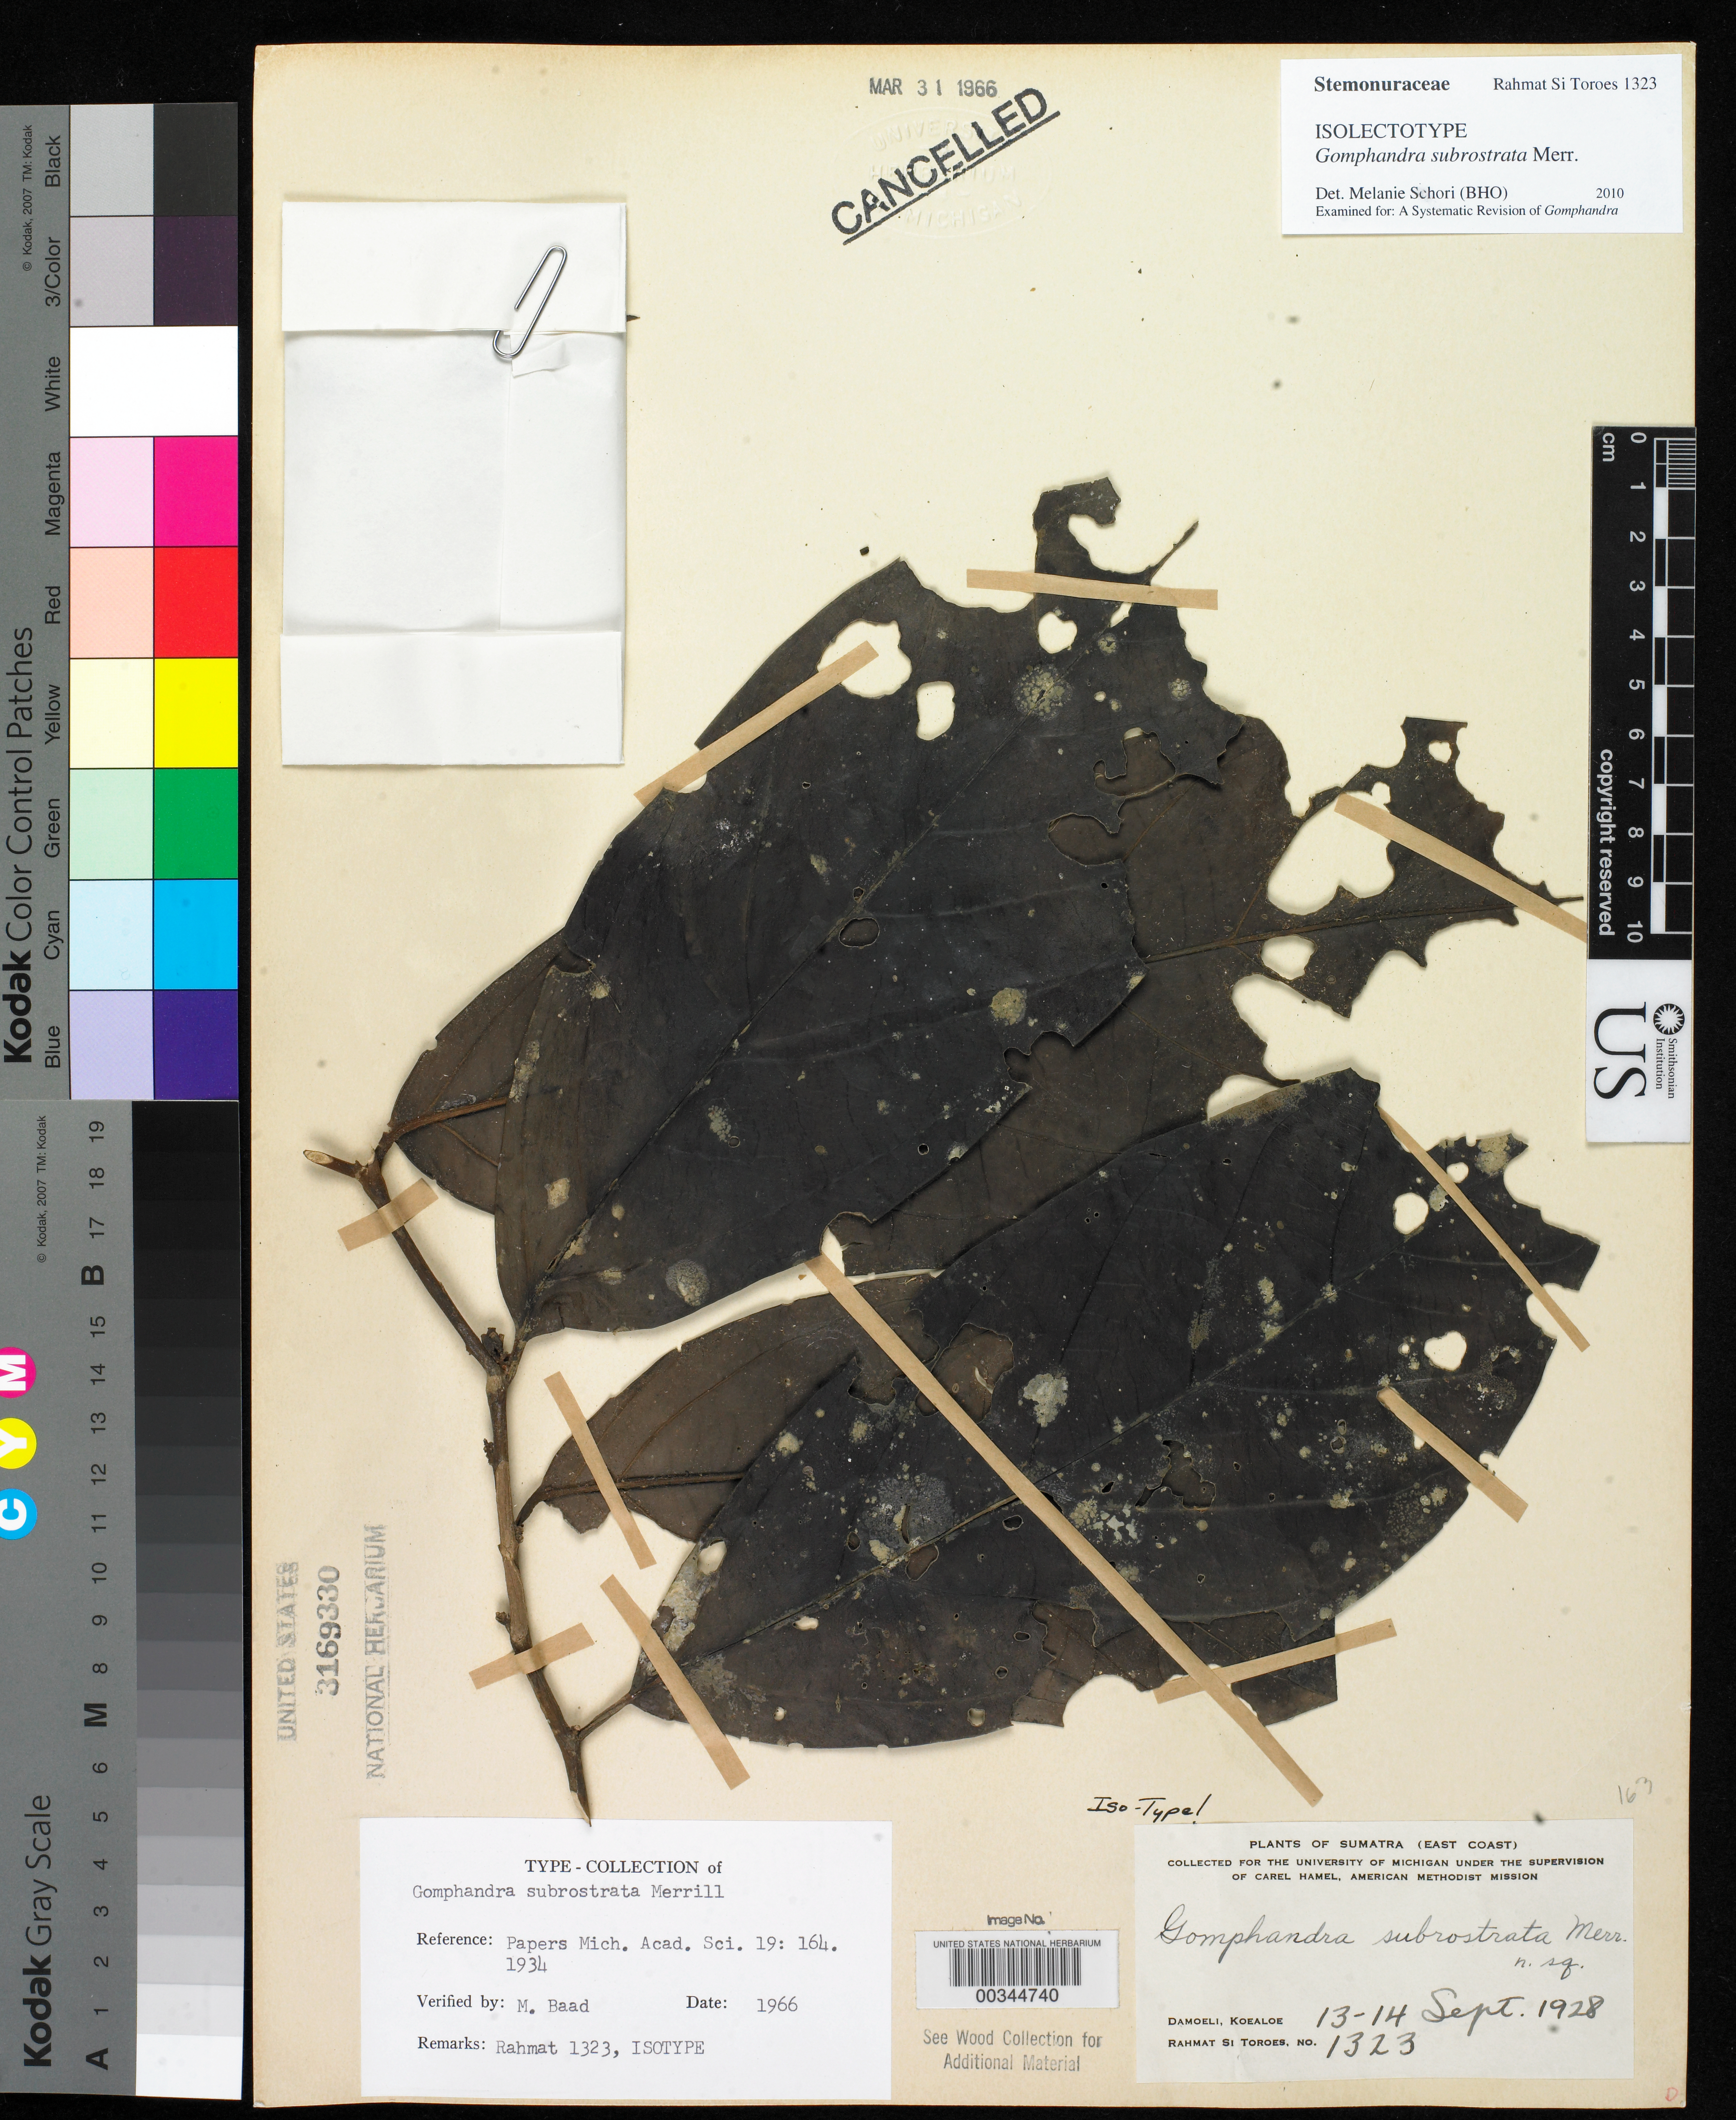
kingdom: Plantae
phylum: Tracheophyta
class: Magnoliopsida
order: Cardiopteridales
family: Stemonuraceae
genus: Gomphandra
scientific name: Gomphandra subrostrata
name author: Merr.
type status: Isotype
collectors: Rahmat Si Boeea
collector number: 1323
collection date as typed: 13 Sep 1928 to 14 Sep 1928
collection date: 1928-09-13/1928-09-14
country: Indonesia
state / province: North Sumatra ?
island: Sumatra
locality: East coast, Damoeli, Koealoe.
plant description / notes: Collector erroneously on label as "Rahmat si Toroes".; See wood collection for additional material.; Annotated by M. Schori (2010) as "Isolectotype"; lectotypification apparently ined. and almost certainly unnecessary (Schori thesis cites holotype at NY!).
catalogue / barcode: US 3169330